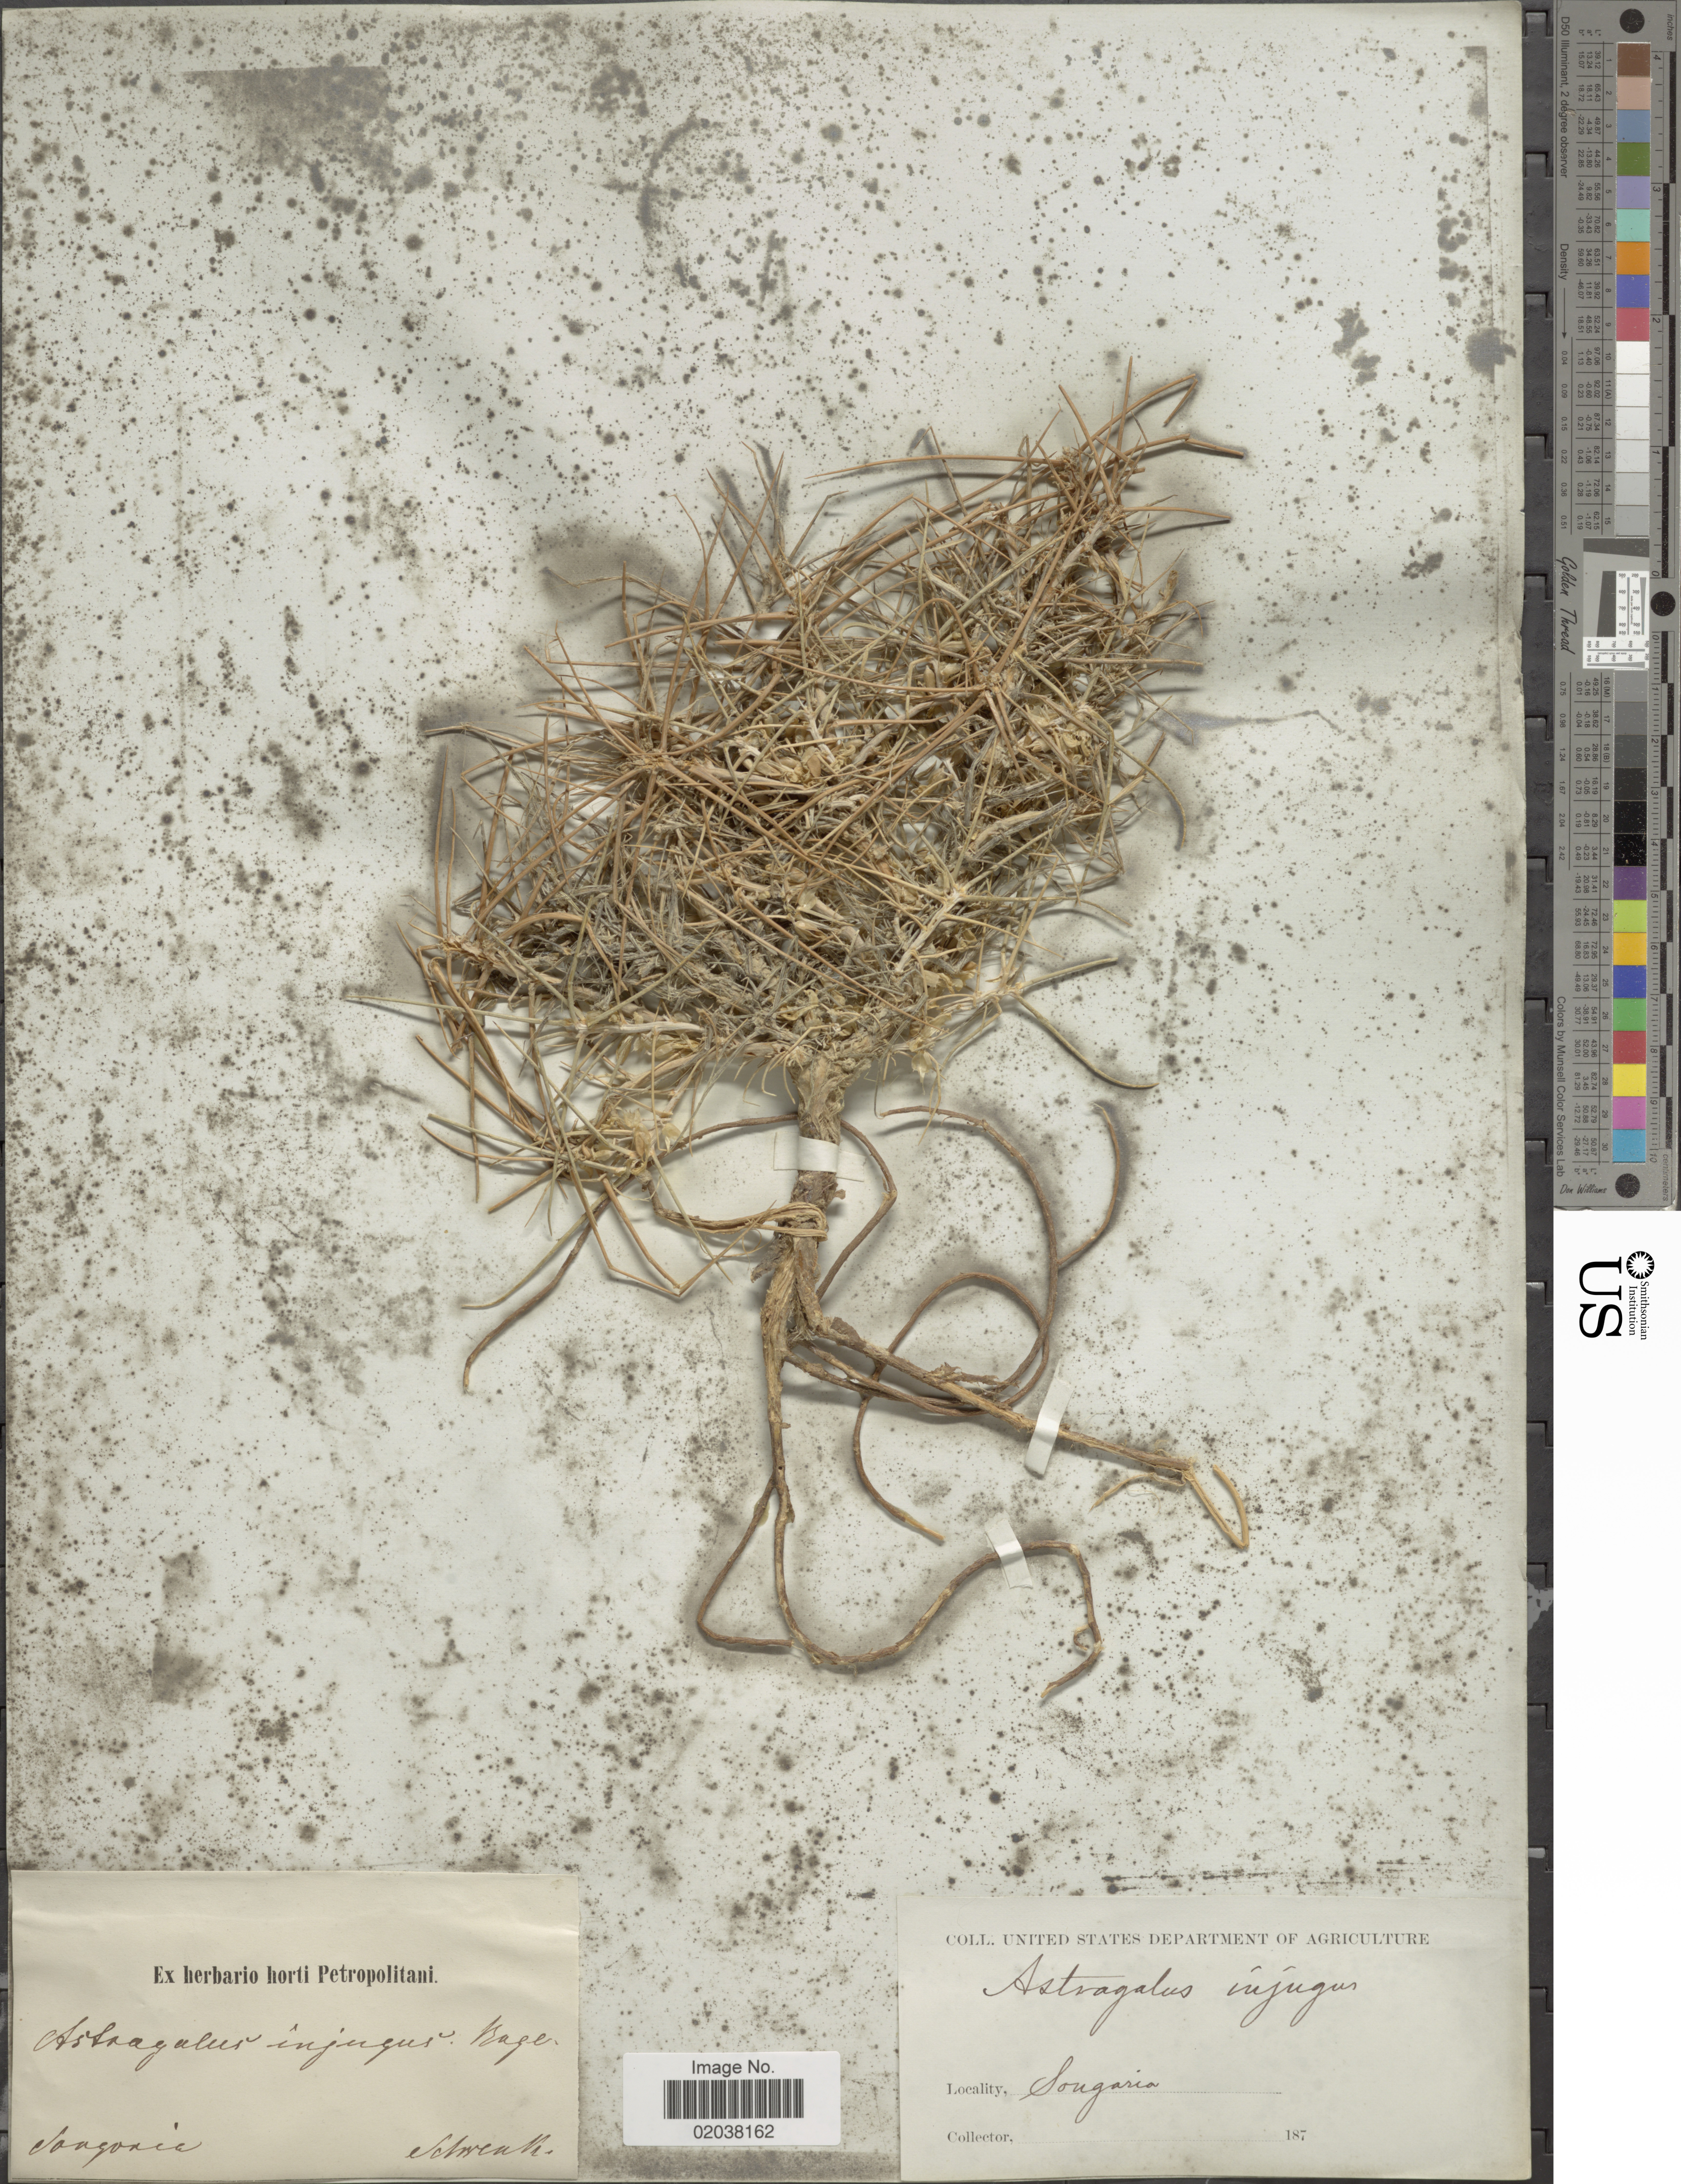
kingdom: Plantae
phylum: Tracheophyta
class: Magnoliopsida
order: Fabales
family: Fabaceae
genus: Astragalus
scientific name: Astragalus unijugus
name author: Bunge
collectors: -- Schrenck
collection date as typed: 187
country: Kazakhstan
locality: Songarei